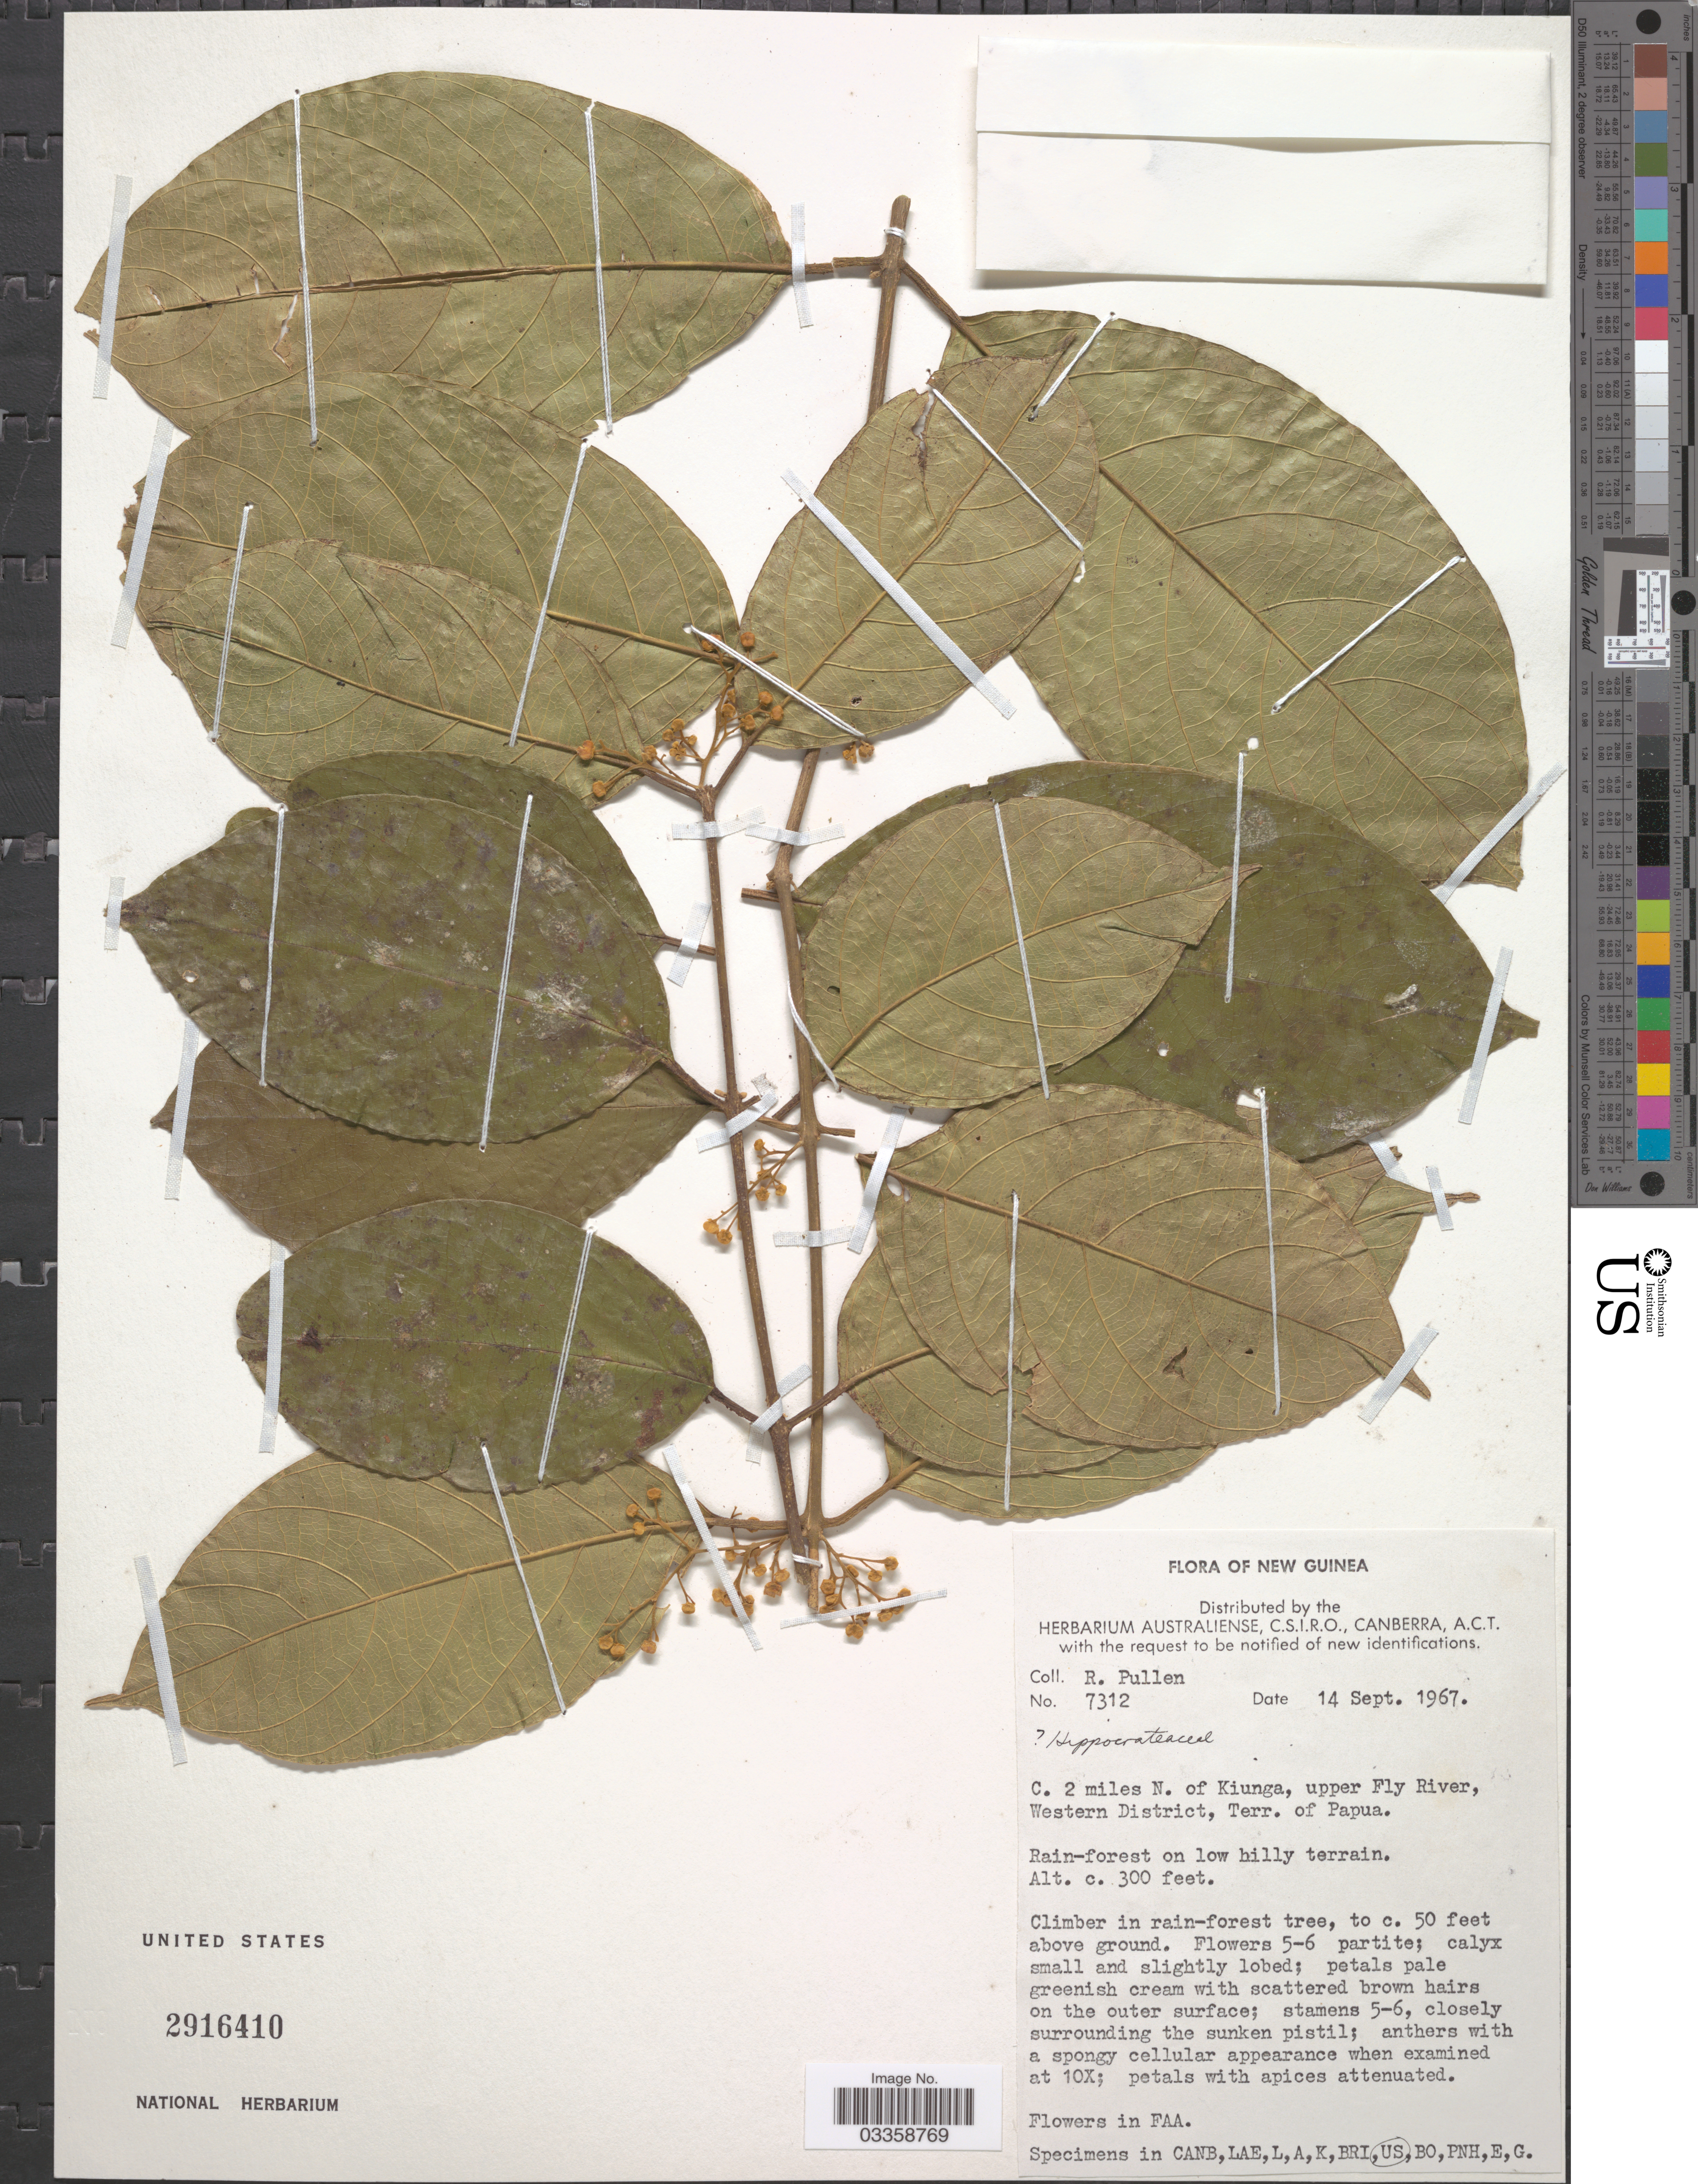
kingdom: Plantae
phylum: Tracheophyta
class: Magnoliopsida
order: Celastrales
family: Celastraceae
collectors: R. Pullen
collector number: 7312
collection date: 1967-09-14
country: Papua New Guinea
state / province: Manus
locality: New Guinea, C. 2 miles N. of Kiunga, upper Fly River, Western District, Terr. of Papua.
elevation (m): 91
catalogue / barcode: US 2916410